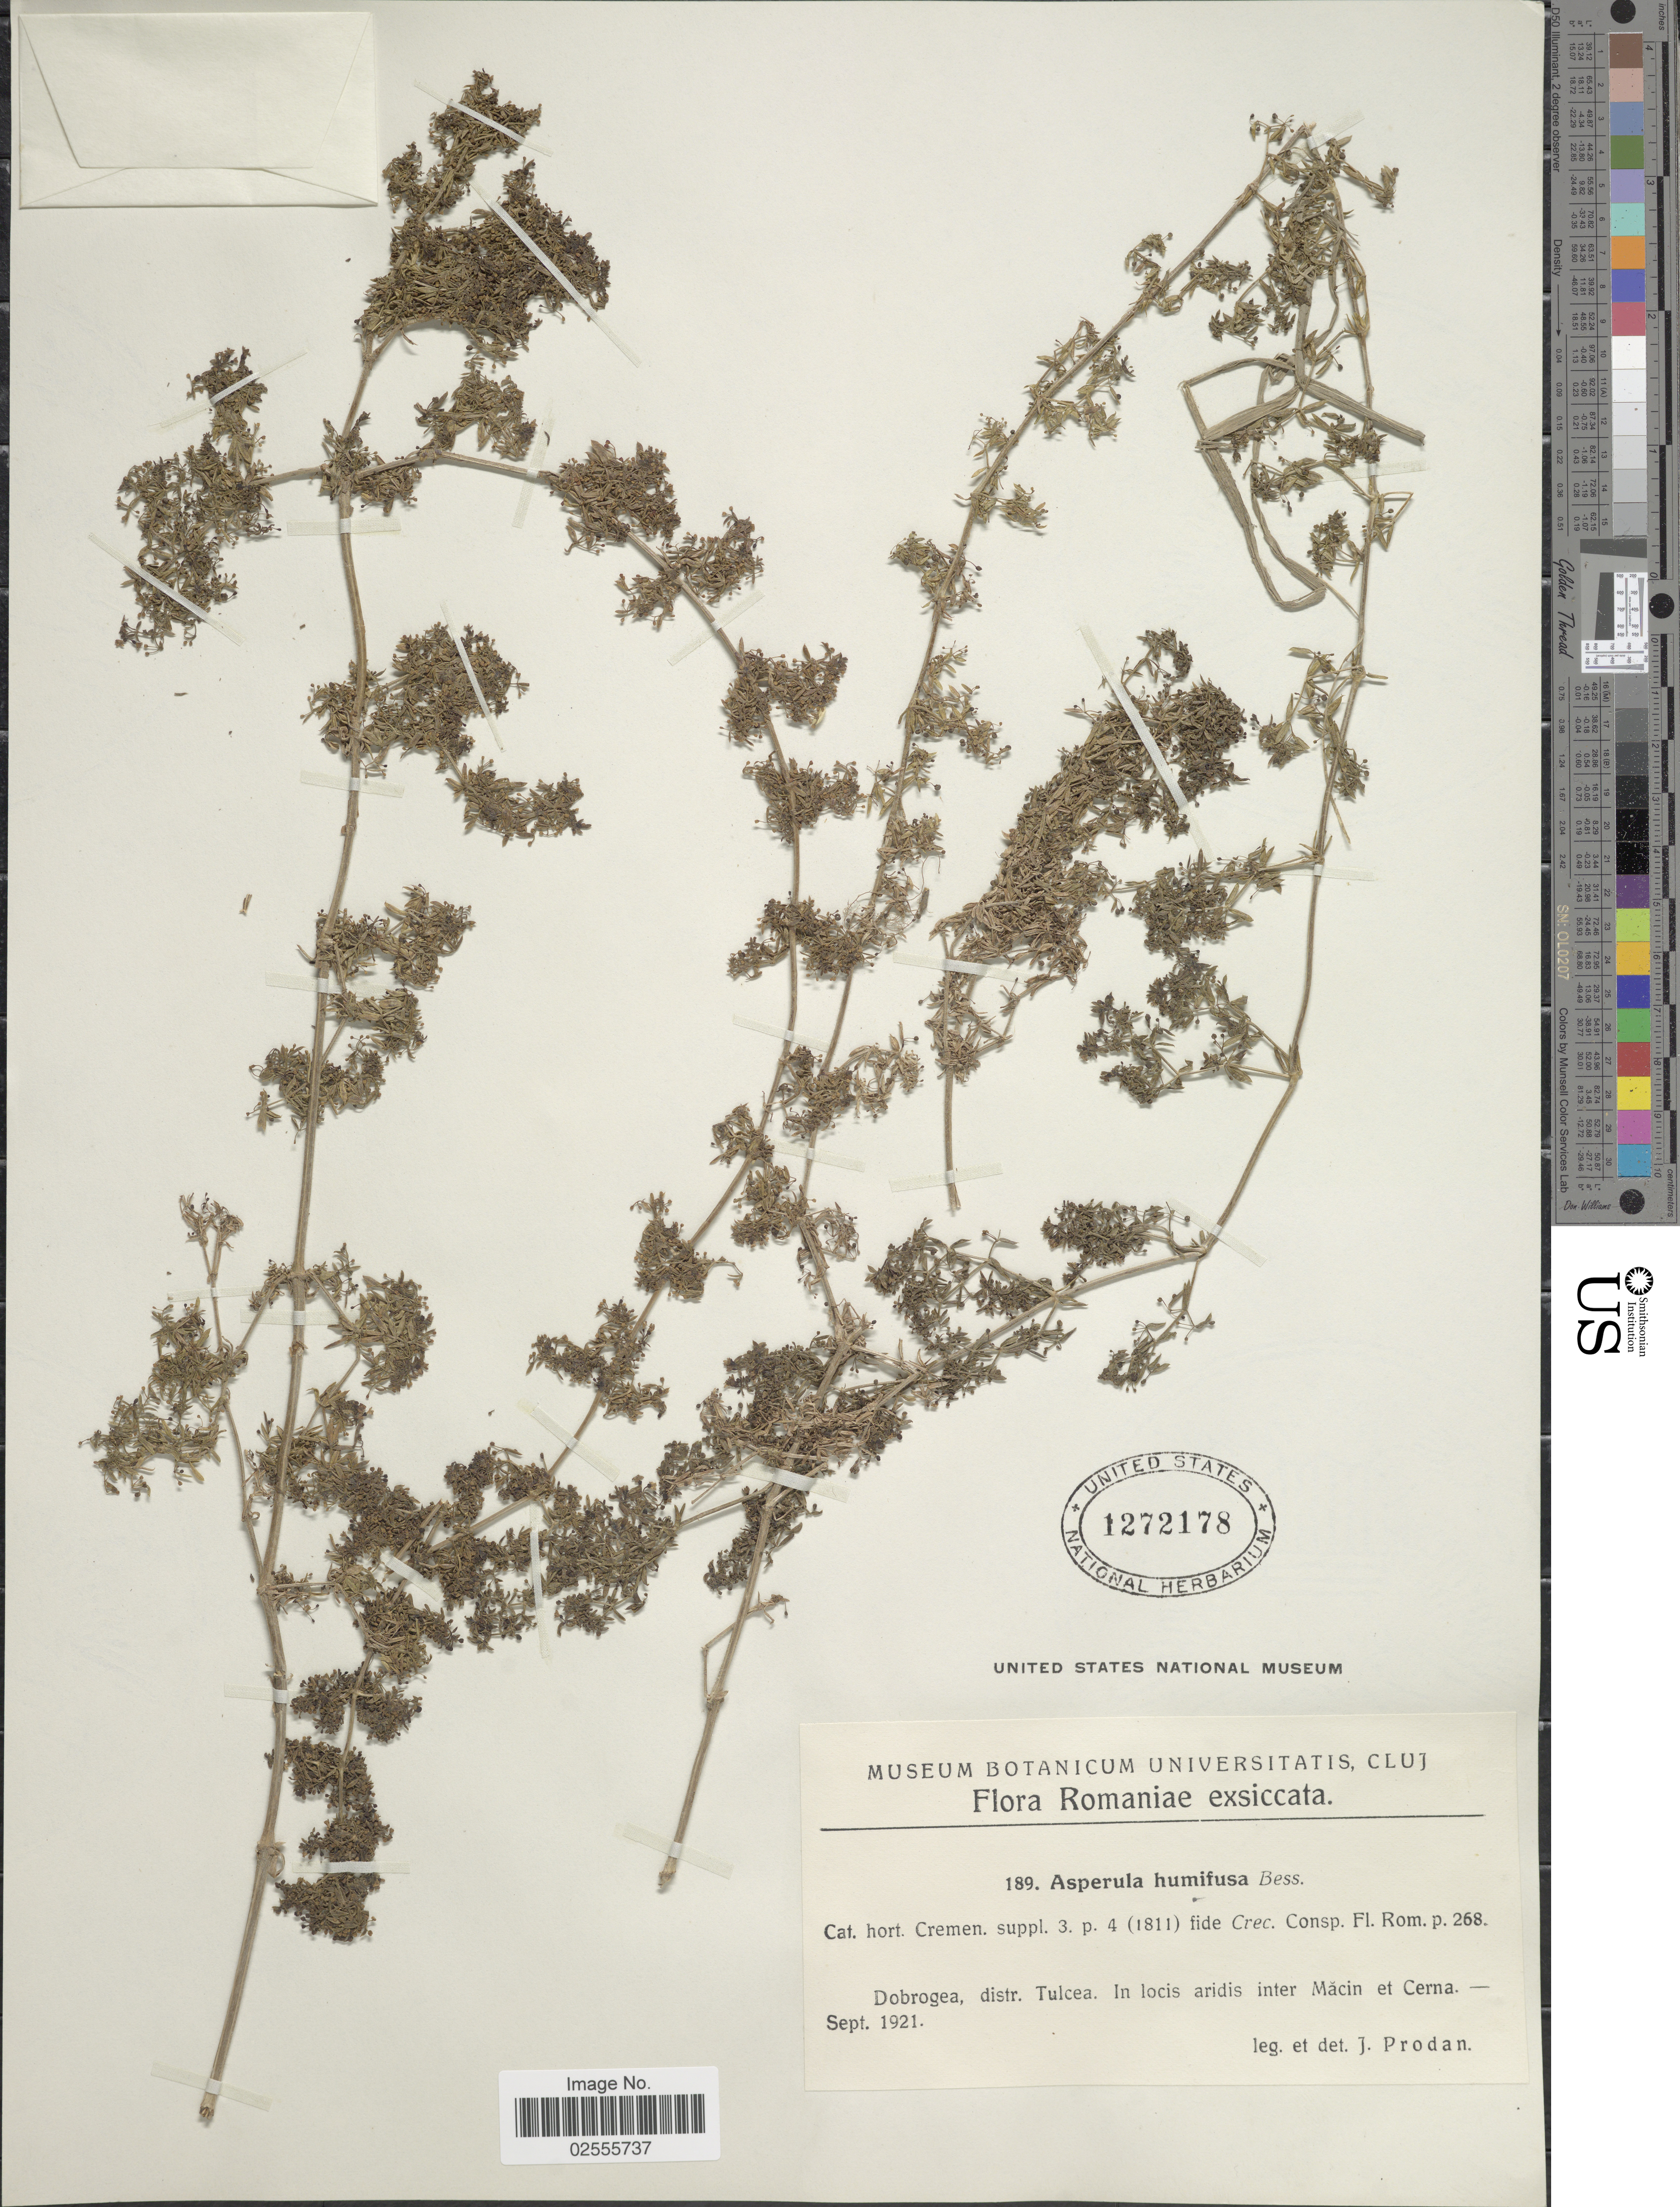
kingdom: Plantae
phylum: Tracheophyta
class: Magnoliopsida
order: Gentianales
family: Rubiaceae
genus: Asperula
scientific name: Asperula humifusa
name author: (M. Bieb.) Besser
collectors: J. Prodan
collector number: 189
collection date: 1921-09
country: Romania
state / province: Tulcea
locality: Dobrogea, in locis aridis inter Macin et Cerna.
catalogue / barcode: US 1272178